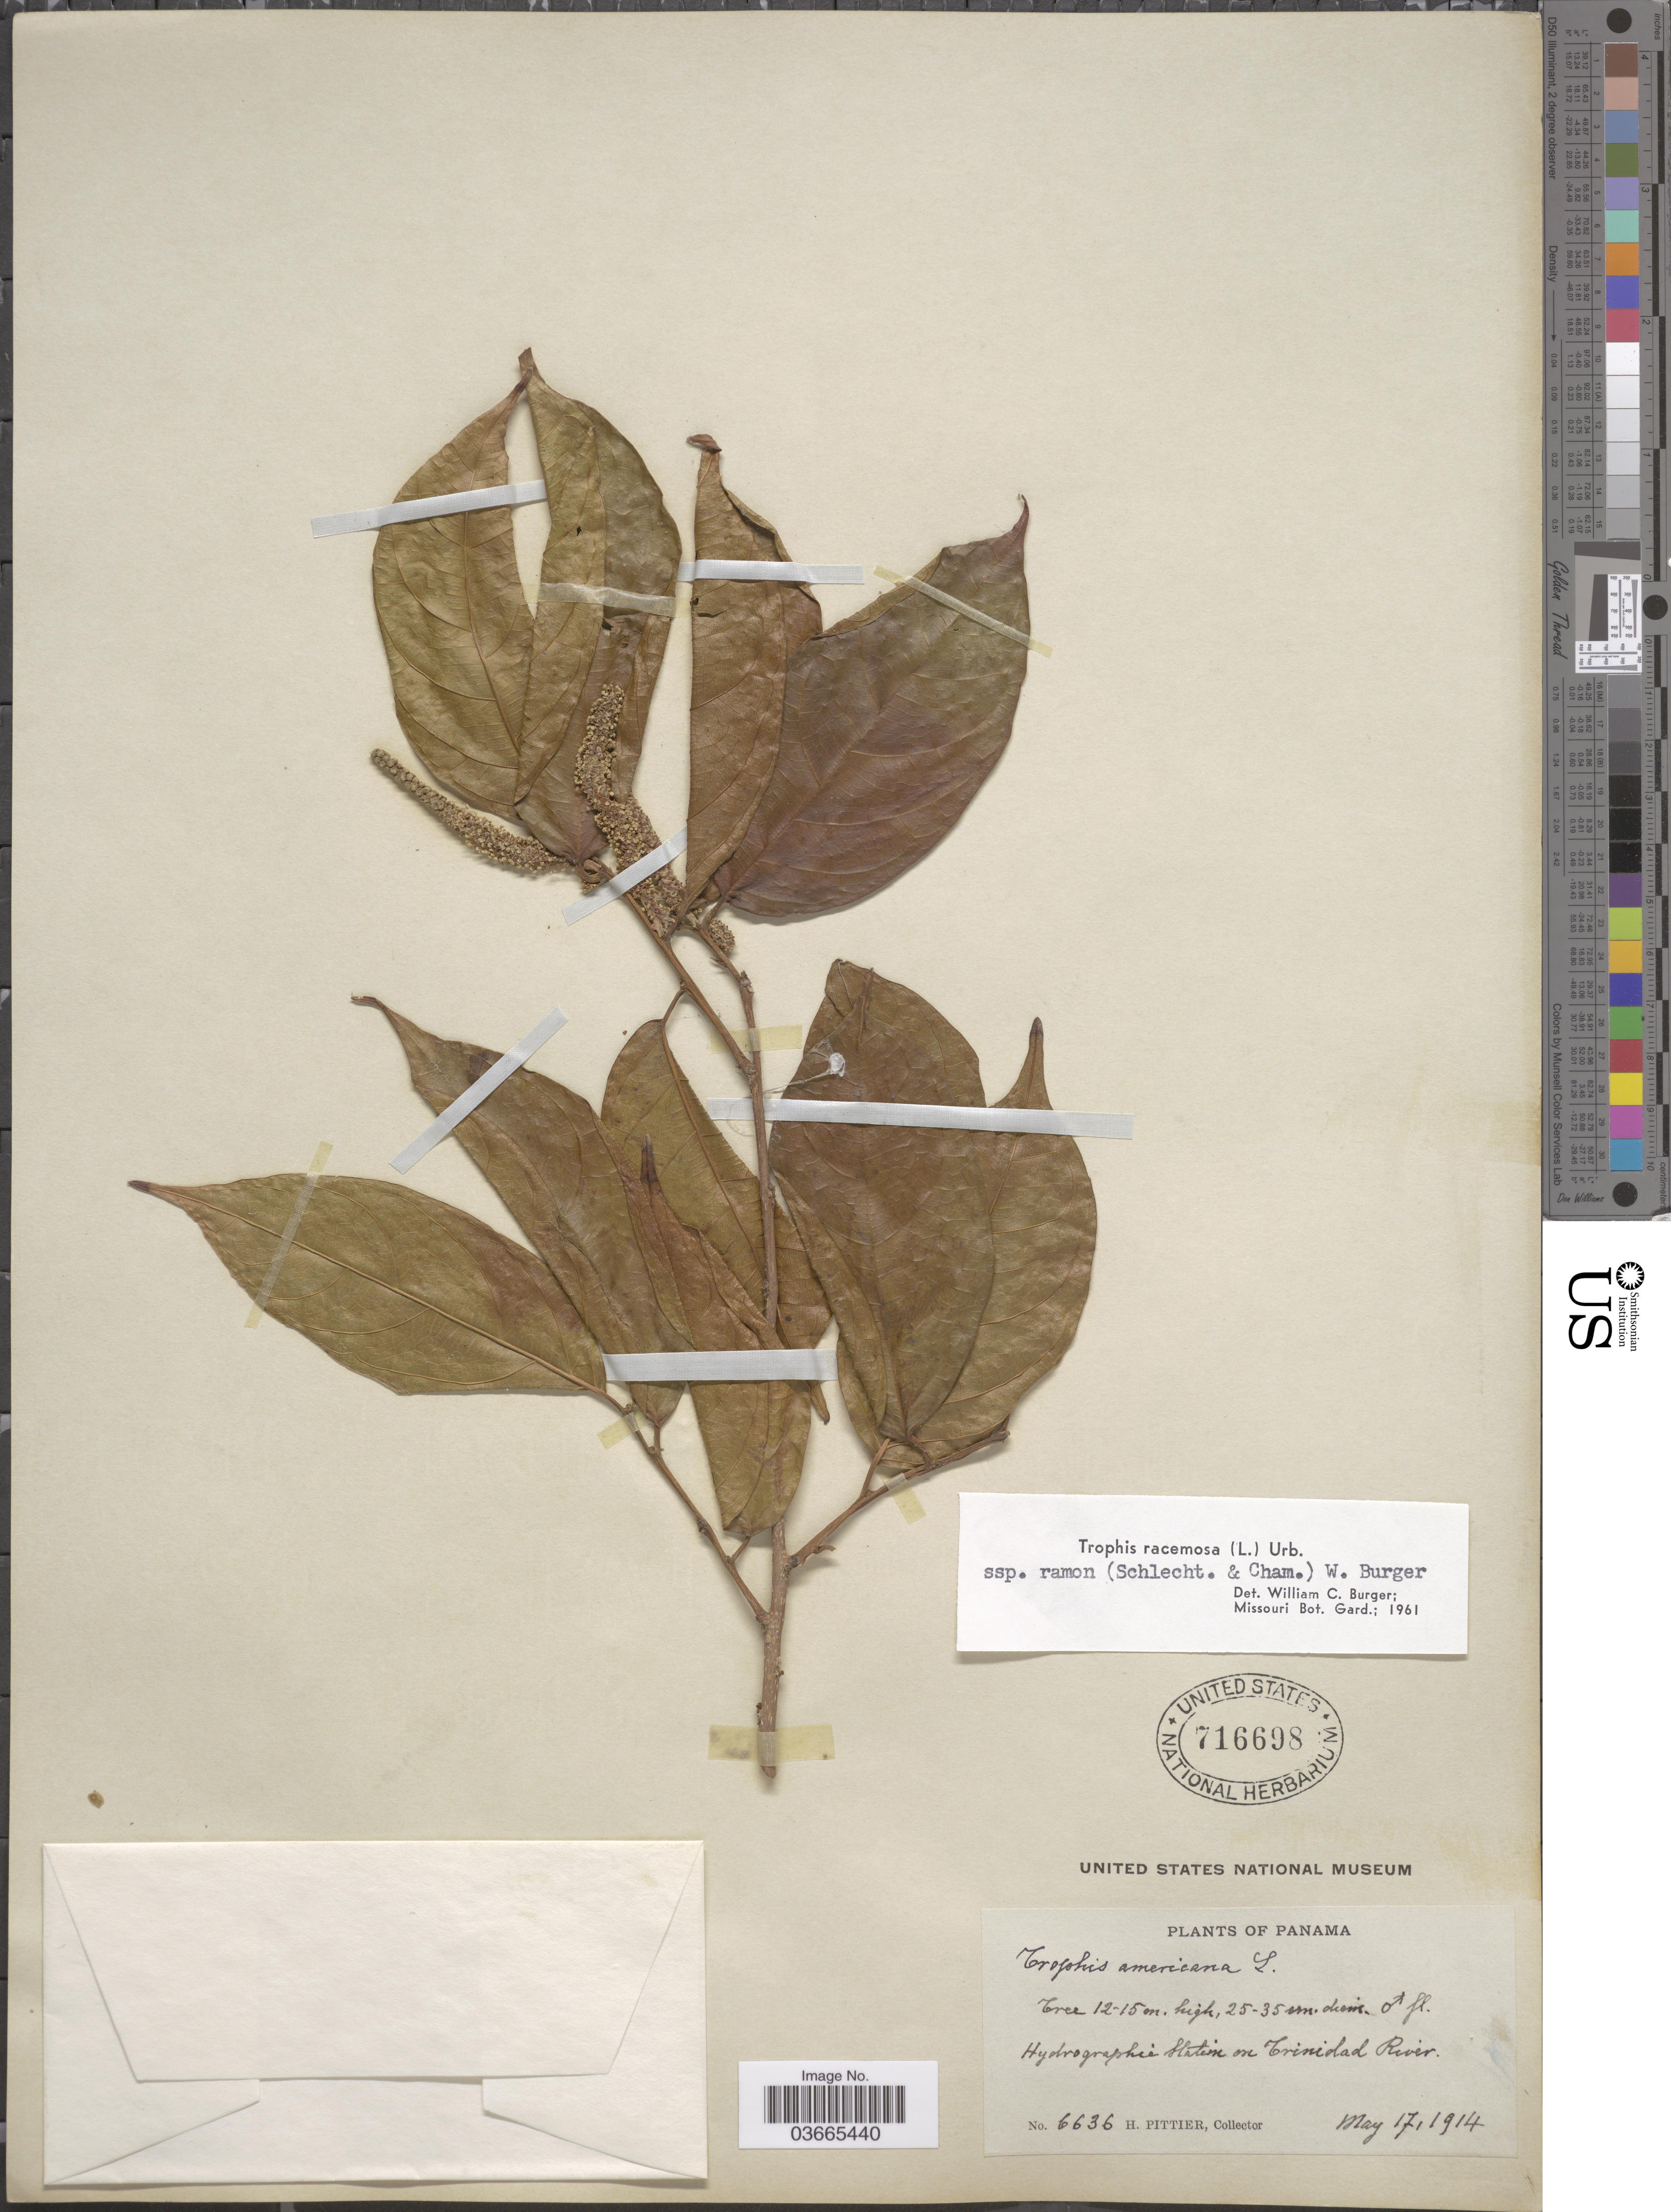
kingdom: Plantae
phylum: Tracheophyta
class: Magnoliopsida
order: Rosales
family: Moraceae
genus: Trophis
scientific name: Trophis racemosa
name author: (L.) Urb.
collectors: H. F. Pittier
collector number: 6636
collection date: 1914-05-17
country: Panama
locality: Hydrographic Station on Trinidad River.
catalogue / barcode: US 716698